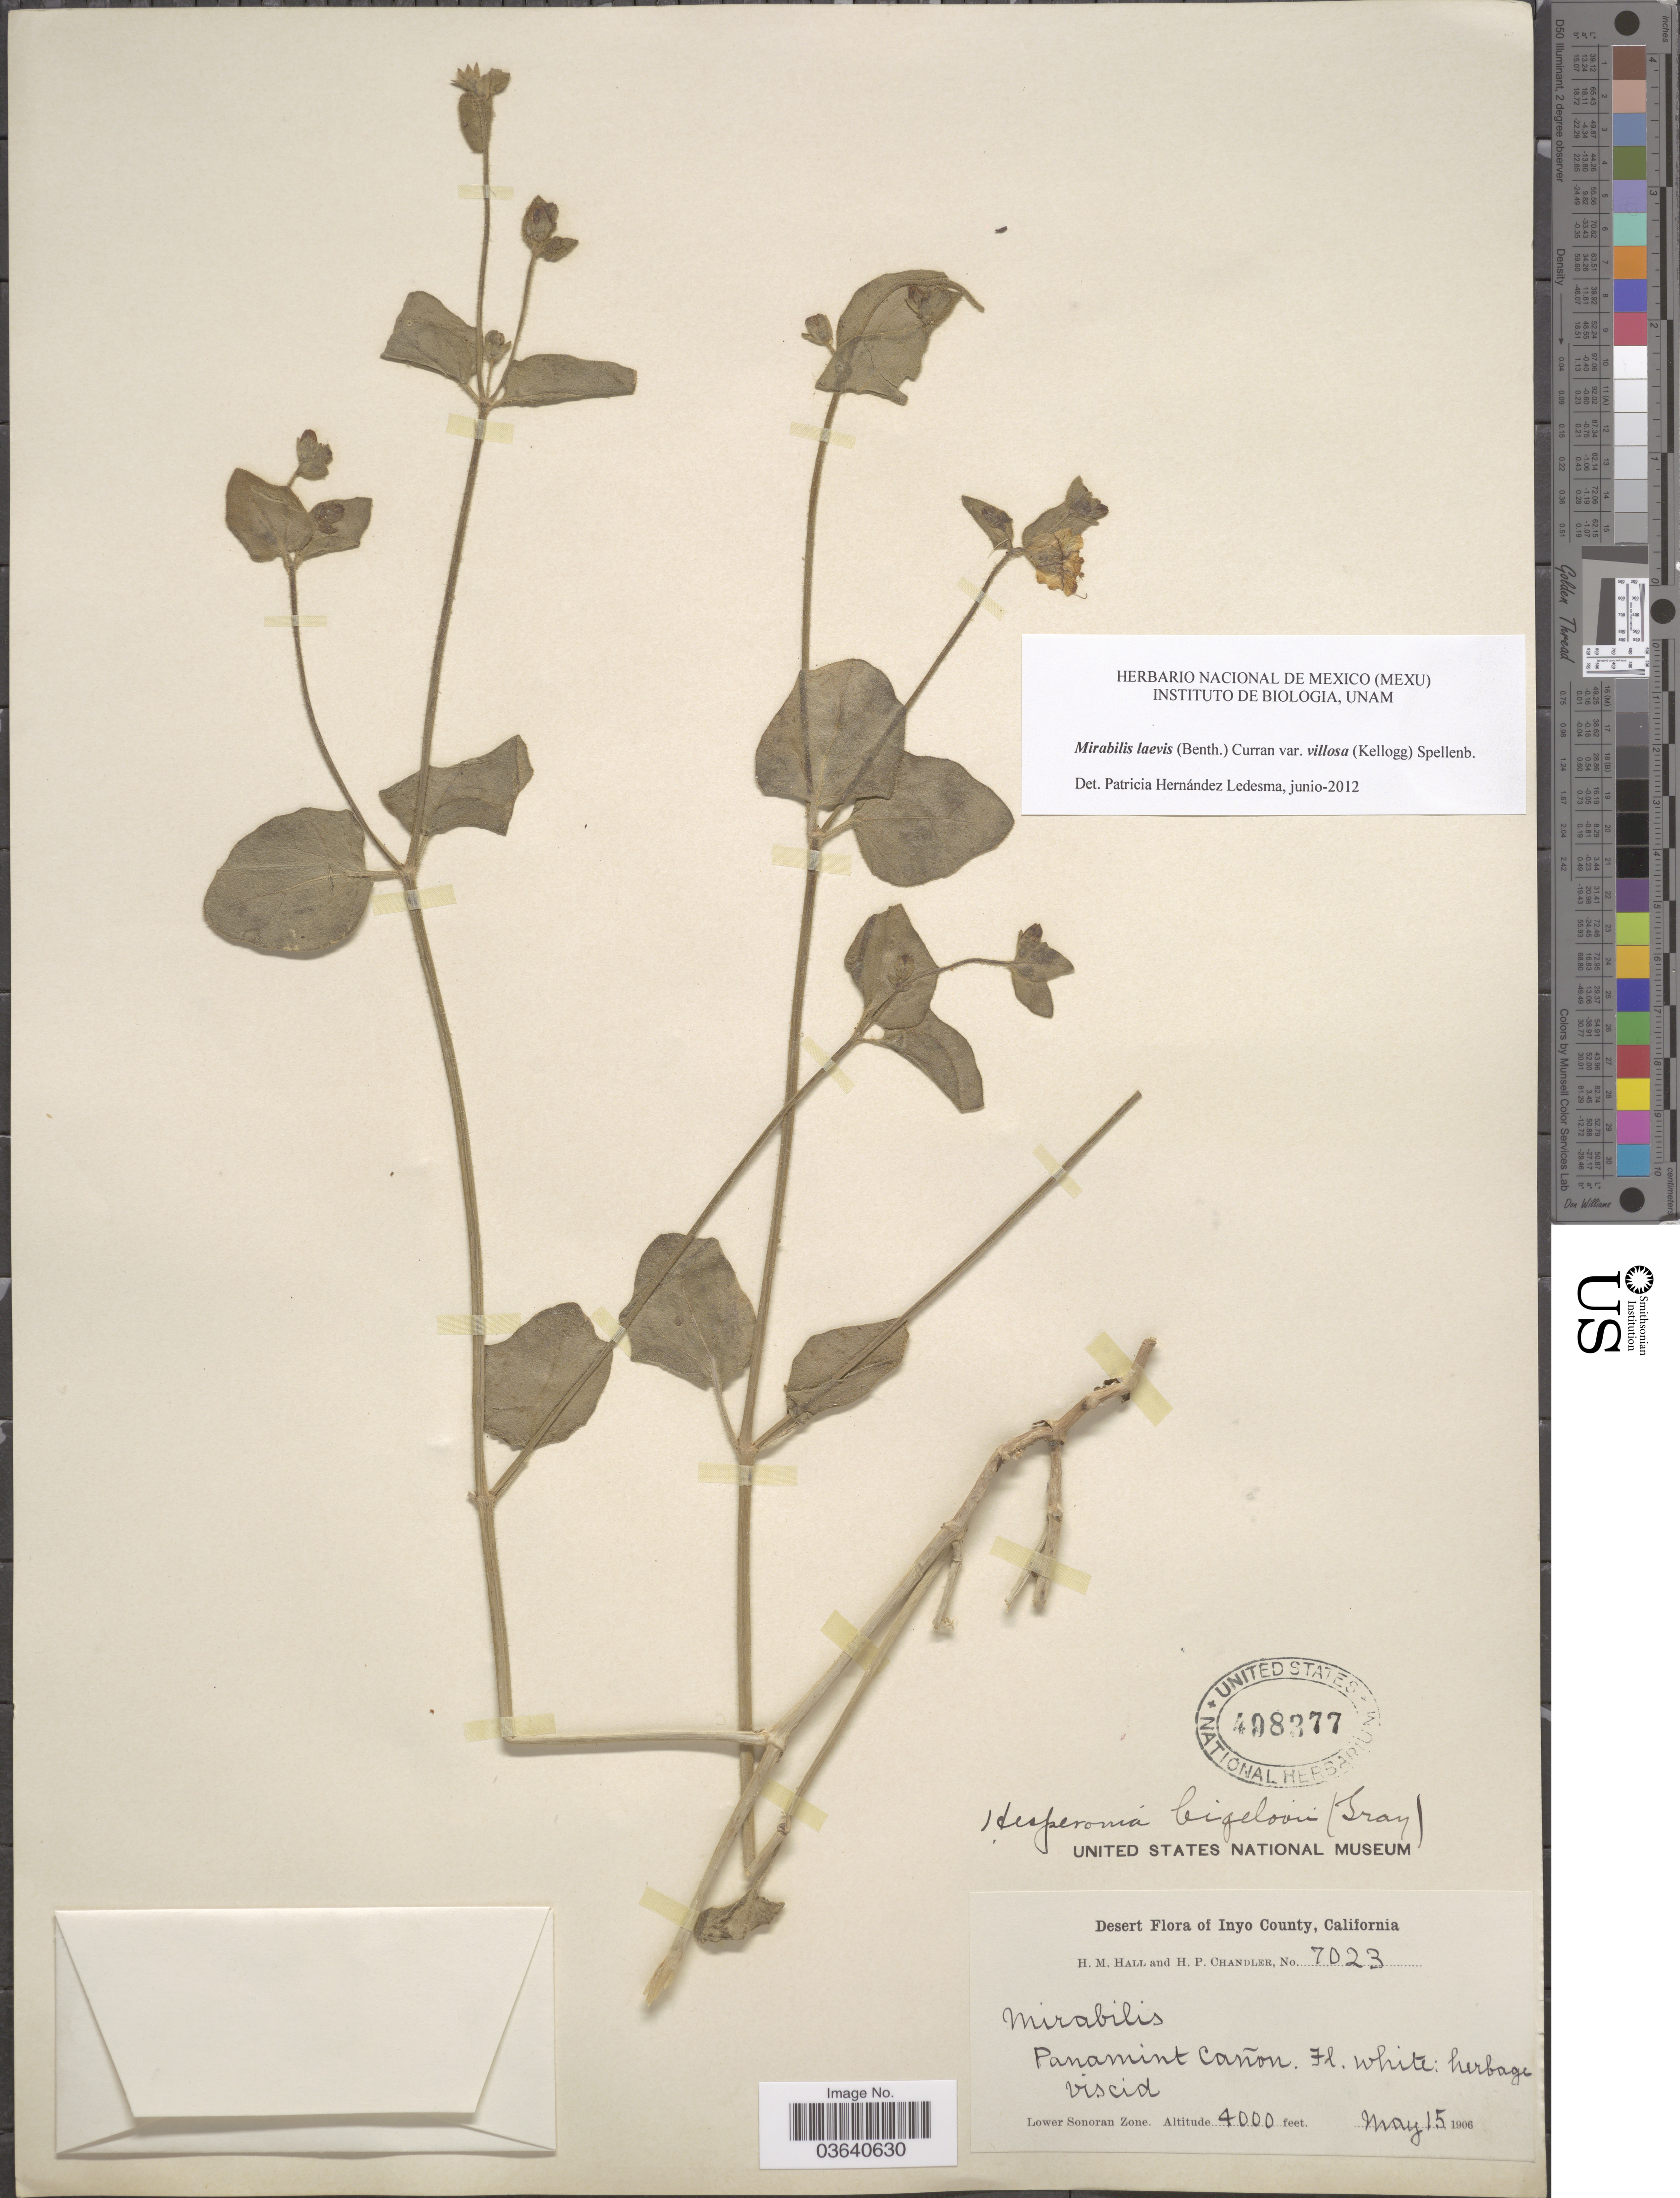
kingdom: Plantae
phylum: Tracheophyta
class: Magnoliopsida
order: Caryophyllales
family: Nyctaginaceae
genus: Mirabilis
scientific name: Mirabilis laevis var. villosa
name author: (Kellogg) Spellenb.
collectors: H. M. Hall & H. Chandler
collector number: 7023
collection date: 1906-05-15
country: United States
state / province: California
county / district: Inyo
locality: Inyo County, Panamint Cañon. Lower Sonoran Zone.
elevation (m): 1219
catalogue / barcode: US 498377